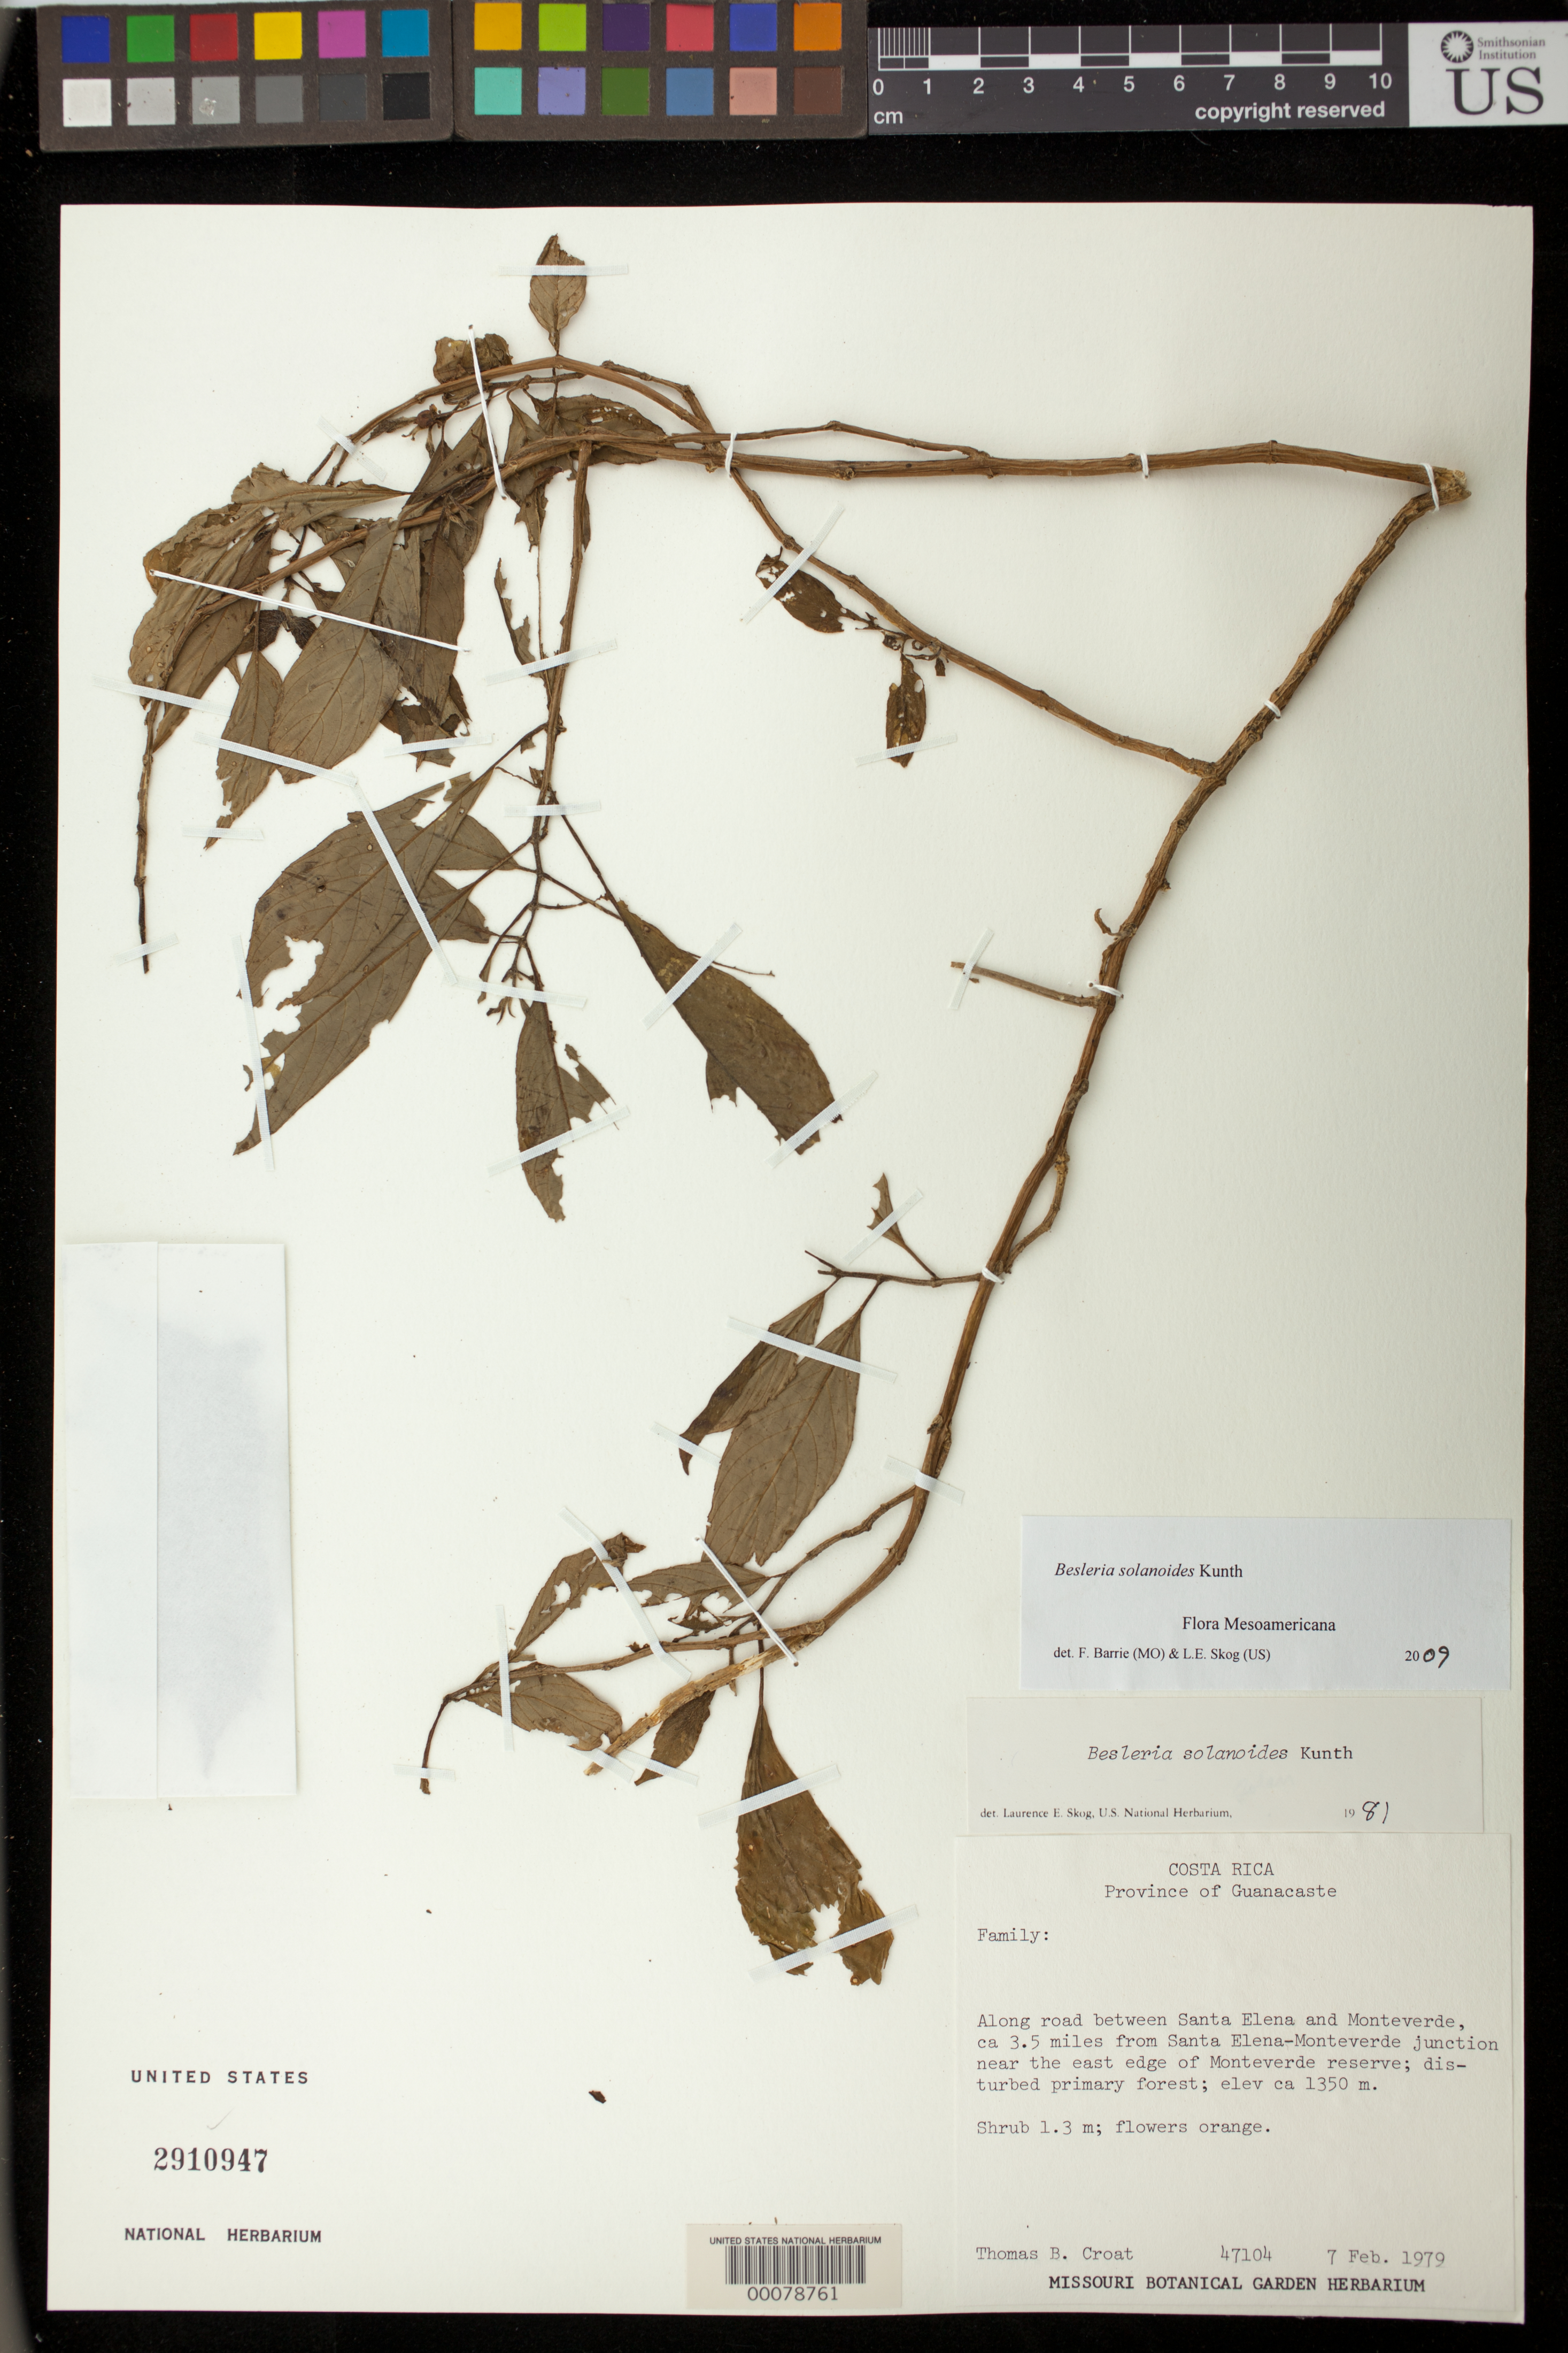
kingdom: Plantae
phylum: Tracheophyta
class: Magnoliopsida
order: Lamiales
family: Gesneriaceae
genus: Besleria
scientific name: Besleria solanoides var. solanoides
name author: Kunth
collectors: T. B. Croat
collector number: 47104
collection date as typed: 07 Feb 1979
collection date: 1979-02-07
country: Costa Rica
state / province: Guanacaste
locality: Along rd between Santa Elena & Monteverde, about 3.5 mi from Snt Elena-Monteverde junction near the E edge of Monteverde Reserve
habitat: Disturbed primary forest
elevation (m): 1350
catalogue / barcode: US 2910947